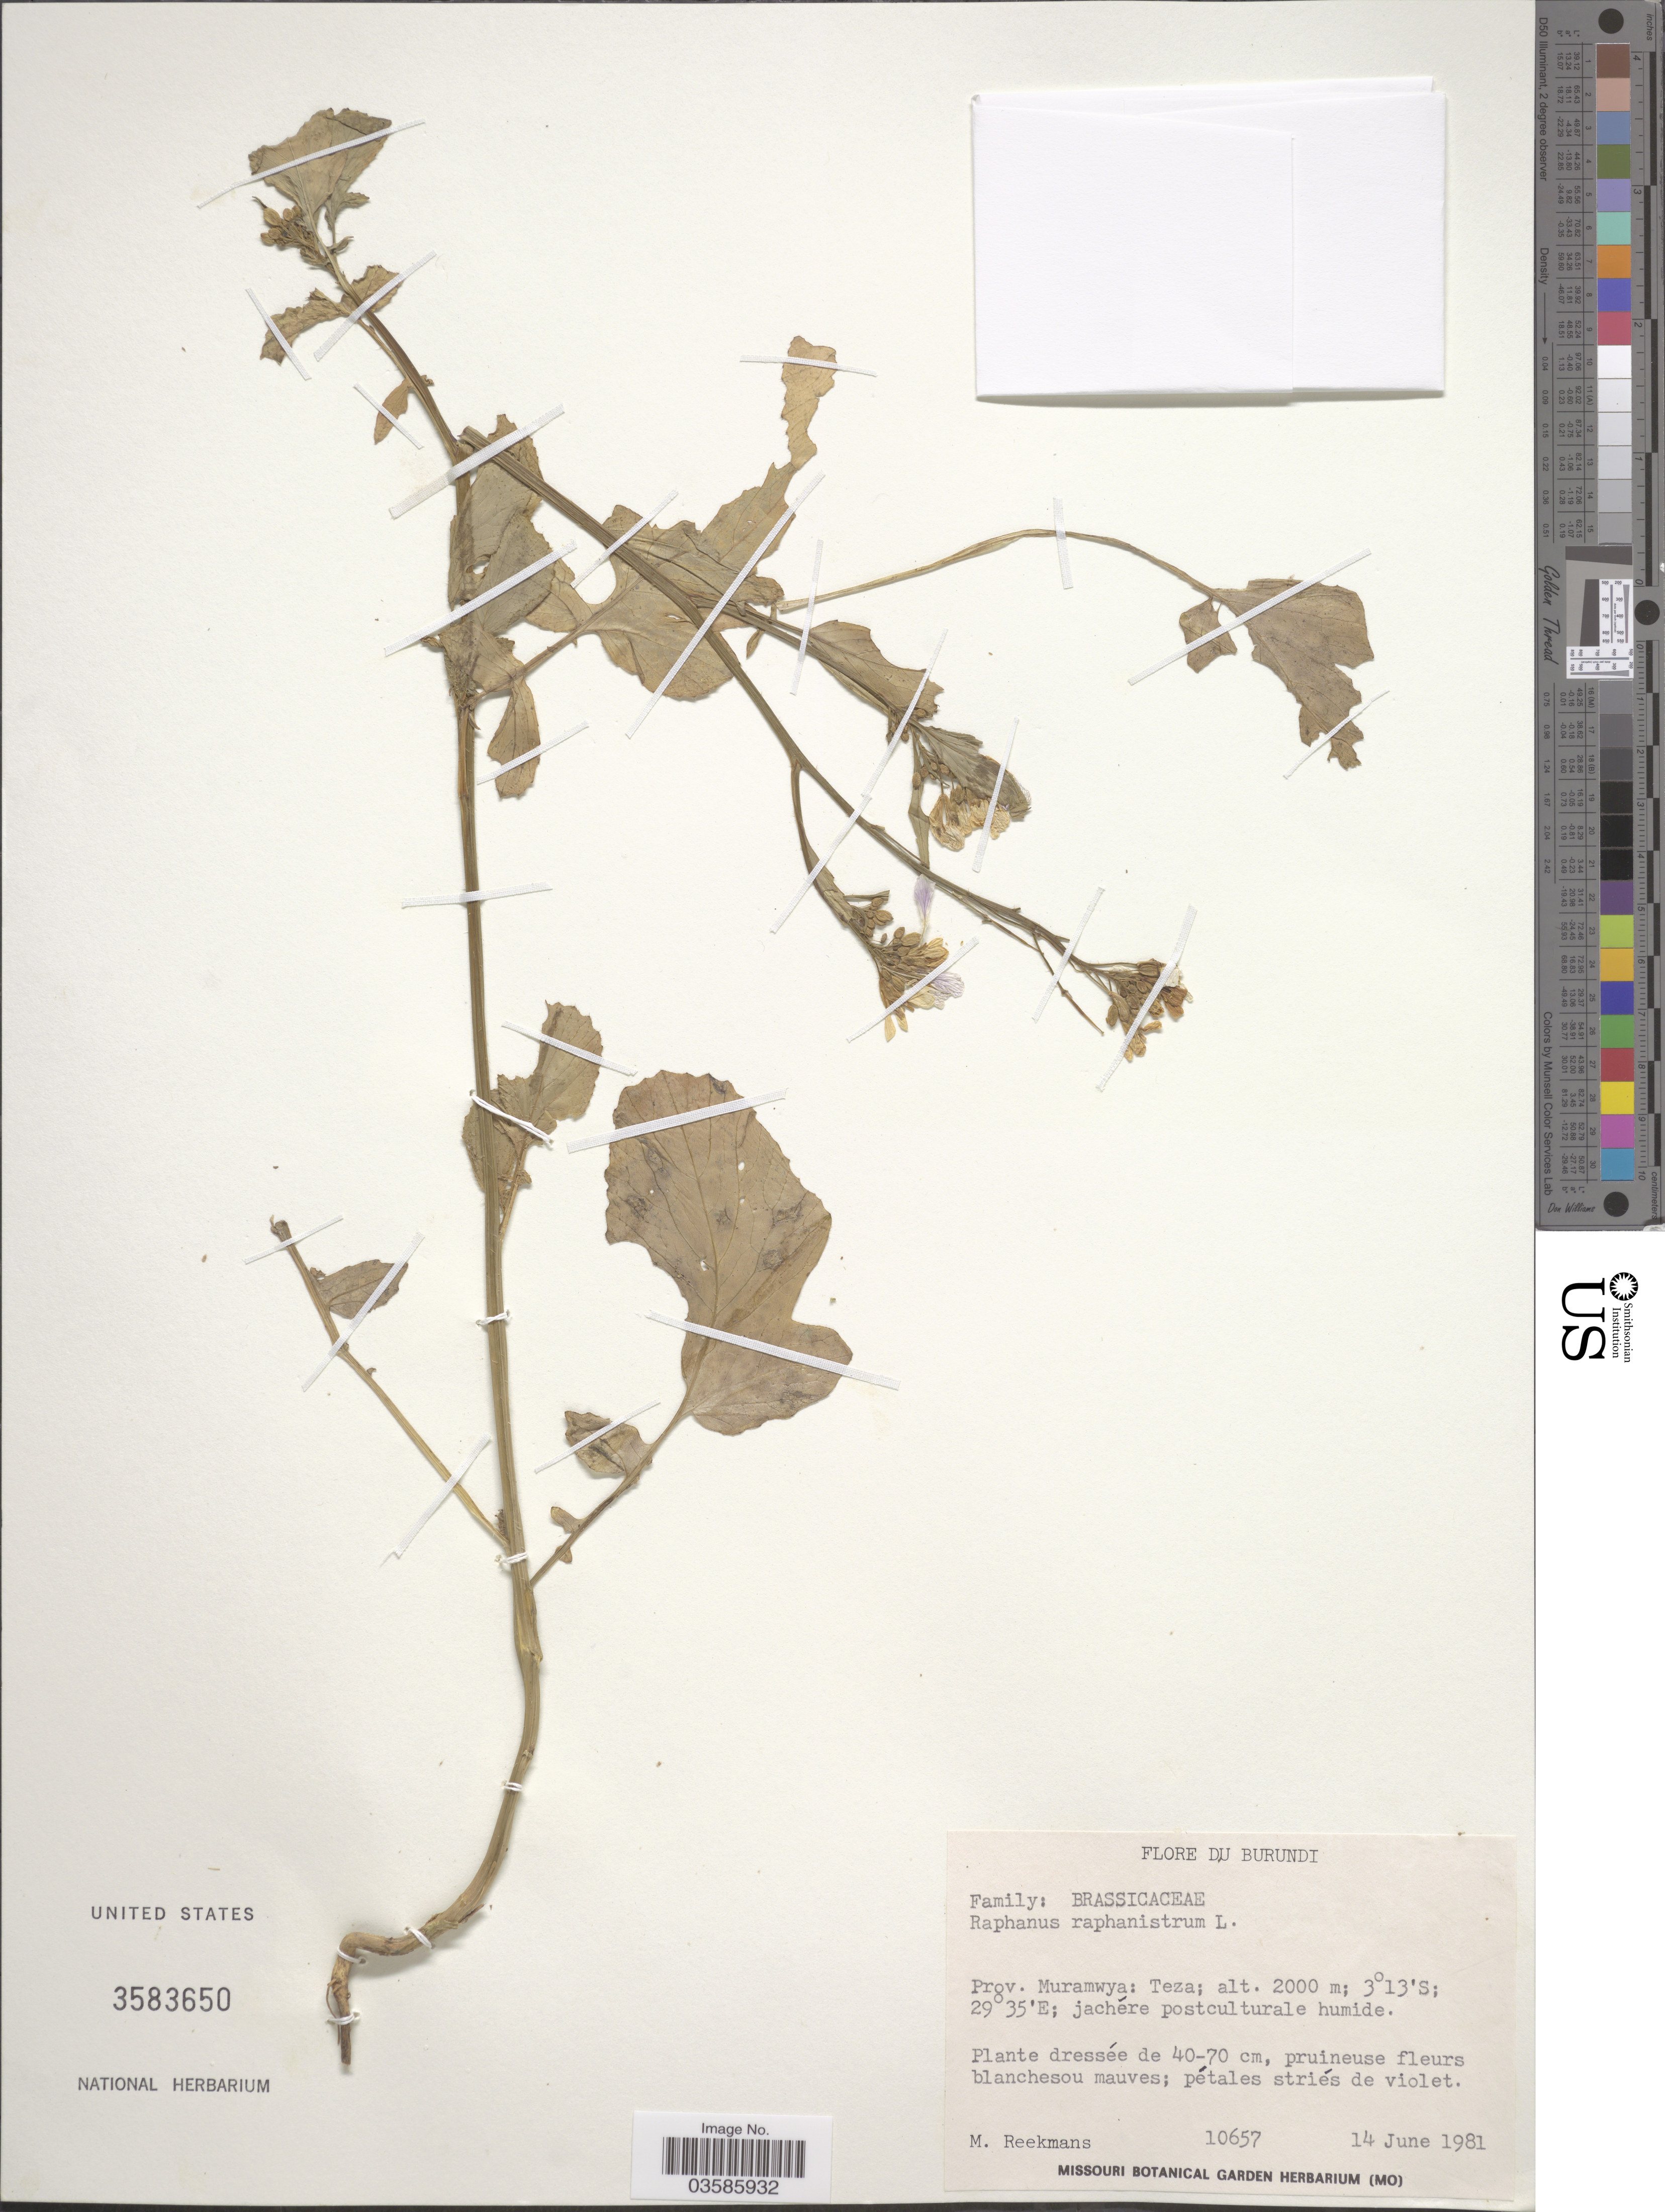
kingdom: Plantae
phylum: Tracheophyta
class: Magnoliopsida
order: Brassicales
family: Brassicaceae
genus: Raphanus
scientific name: Raphanus raphanistrum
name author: L.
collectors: M. Reekmans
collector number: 10657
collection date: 1981-06-14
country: Burundi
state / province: Muramvya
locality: Prov. Muramwya: Teza.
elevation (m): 2000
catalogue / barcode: US 3583650